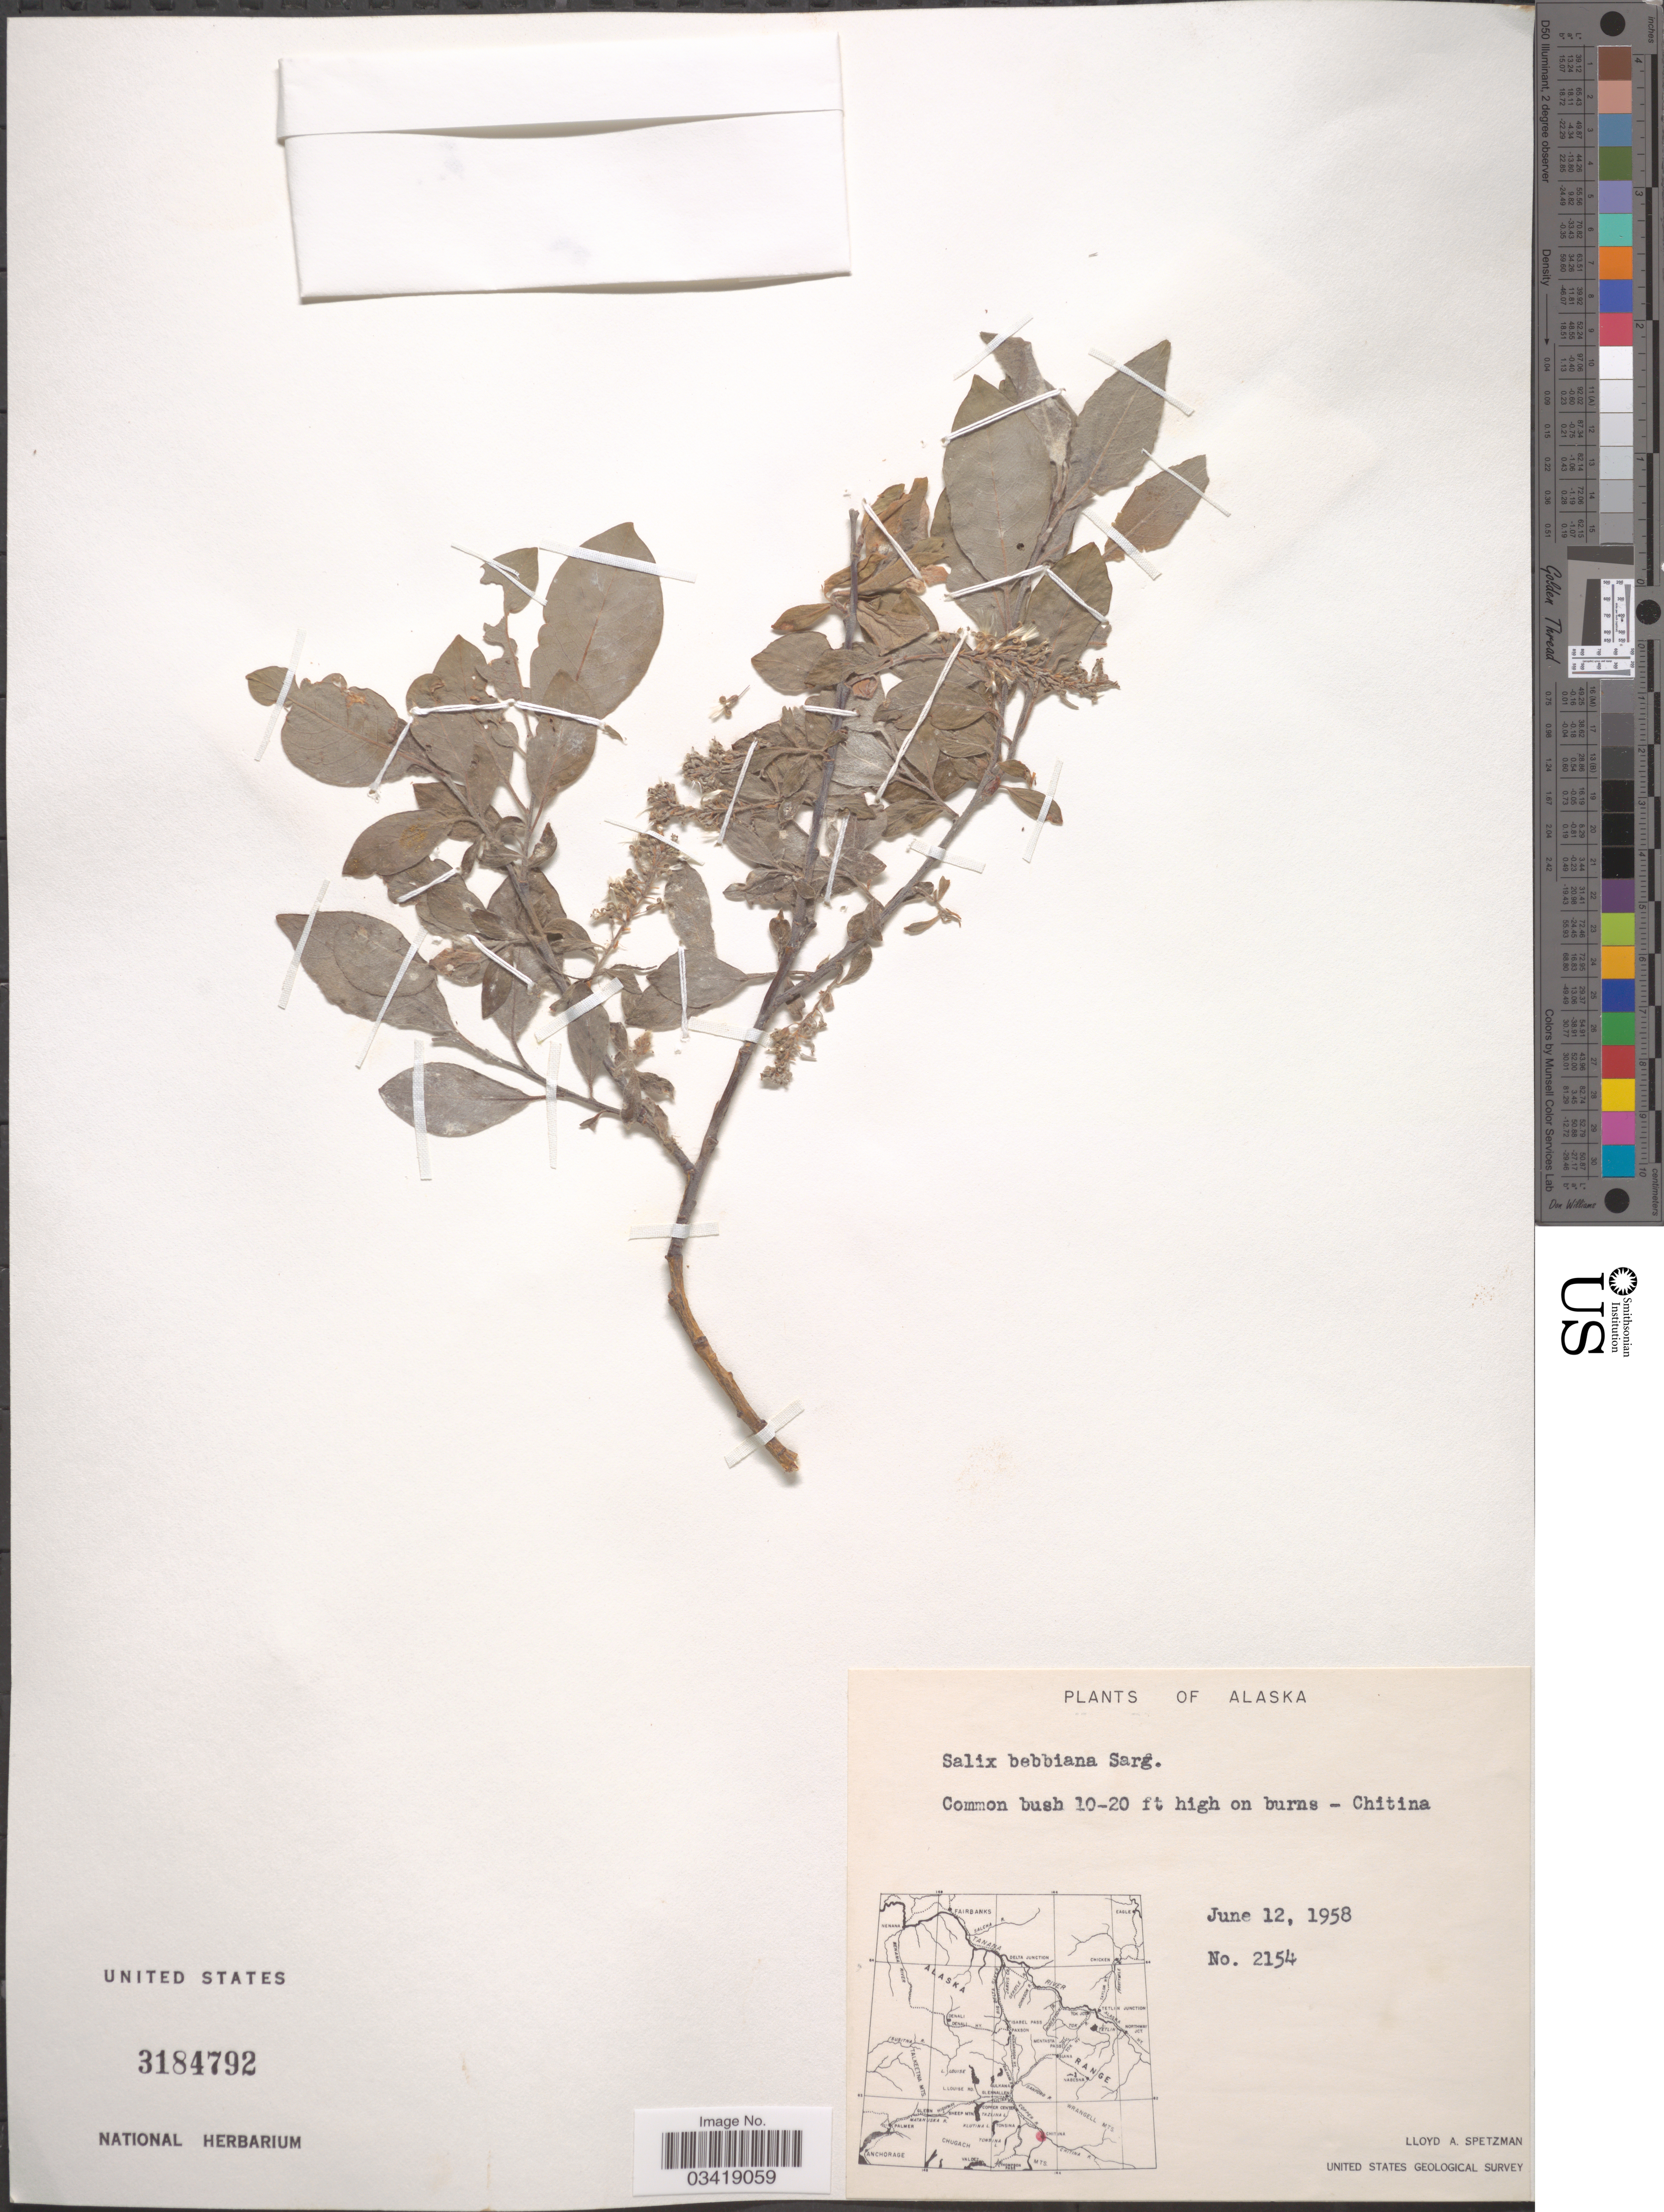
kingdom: Plantae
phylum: Tracheophyta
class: Magnoliopsida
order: Malpighiales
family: Salicaceae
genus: Salix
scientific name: Salix bebbiana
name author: Sarg.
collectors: L. Spetzman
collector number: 2154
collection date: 1958-06-12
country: United States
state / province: Alaska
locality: Chitina.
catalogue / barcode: US 3184792